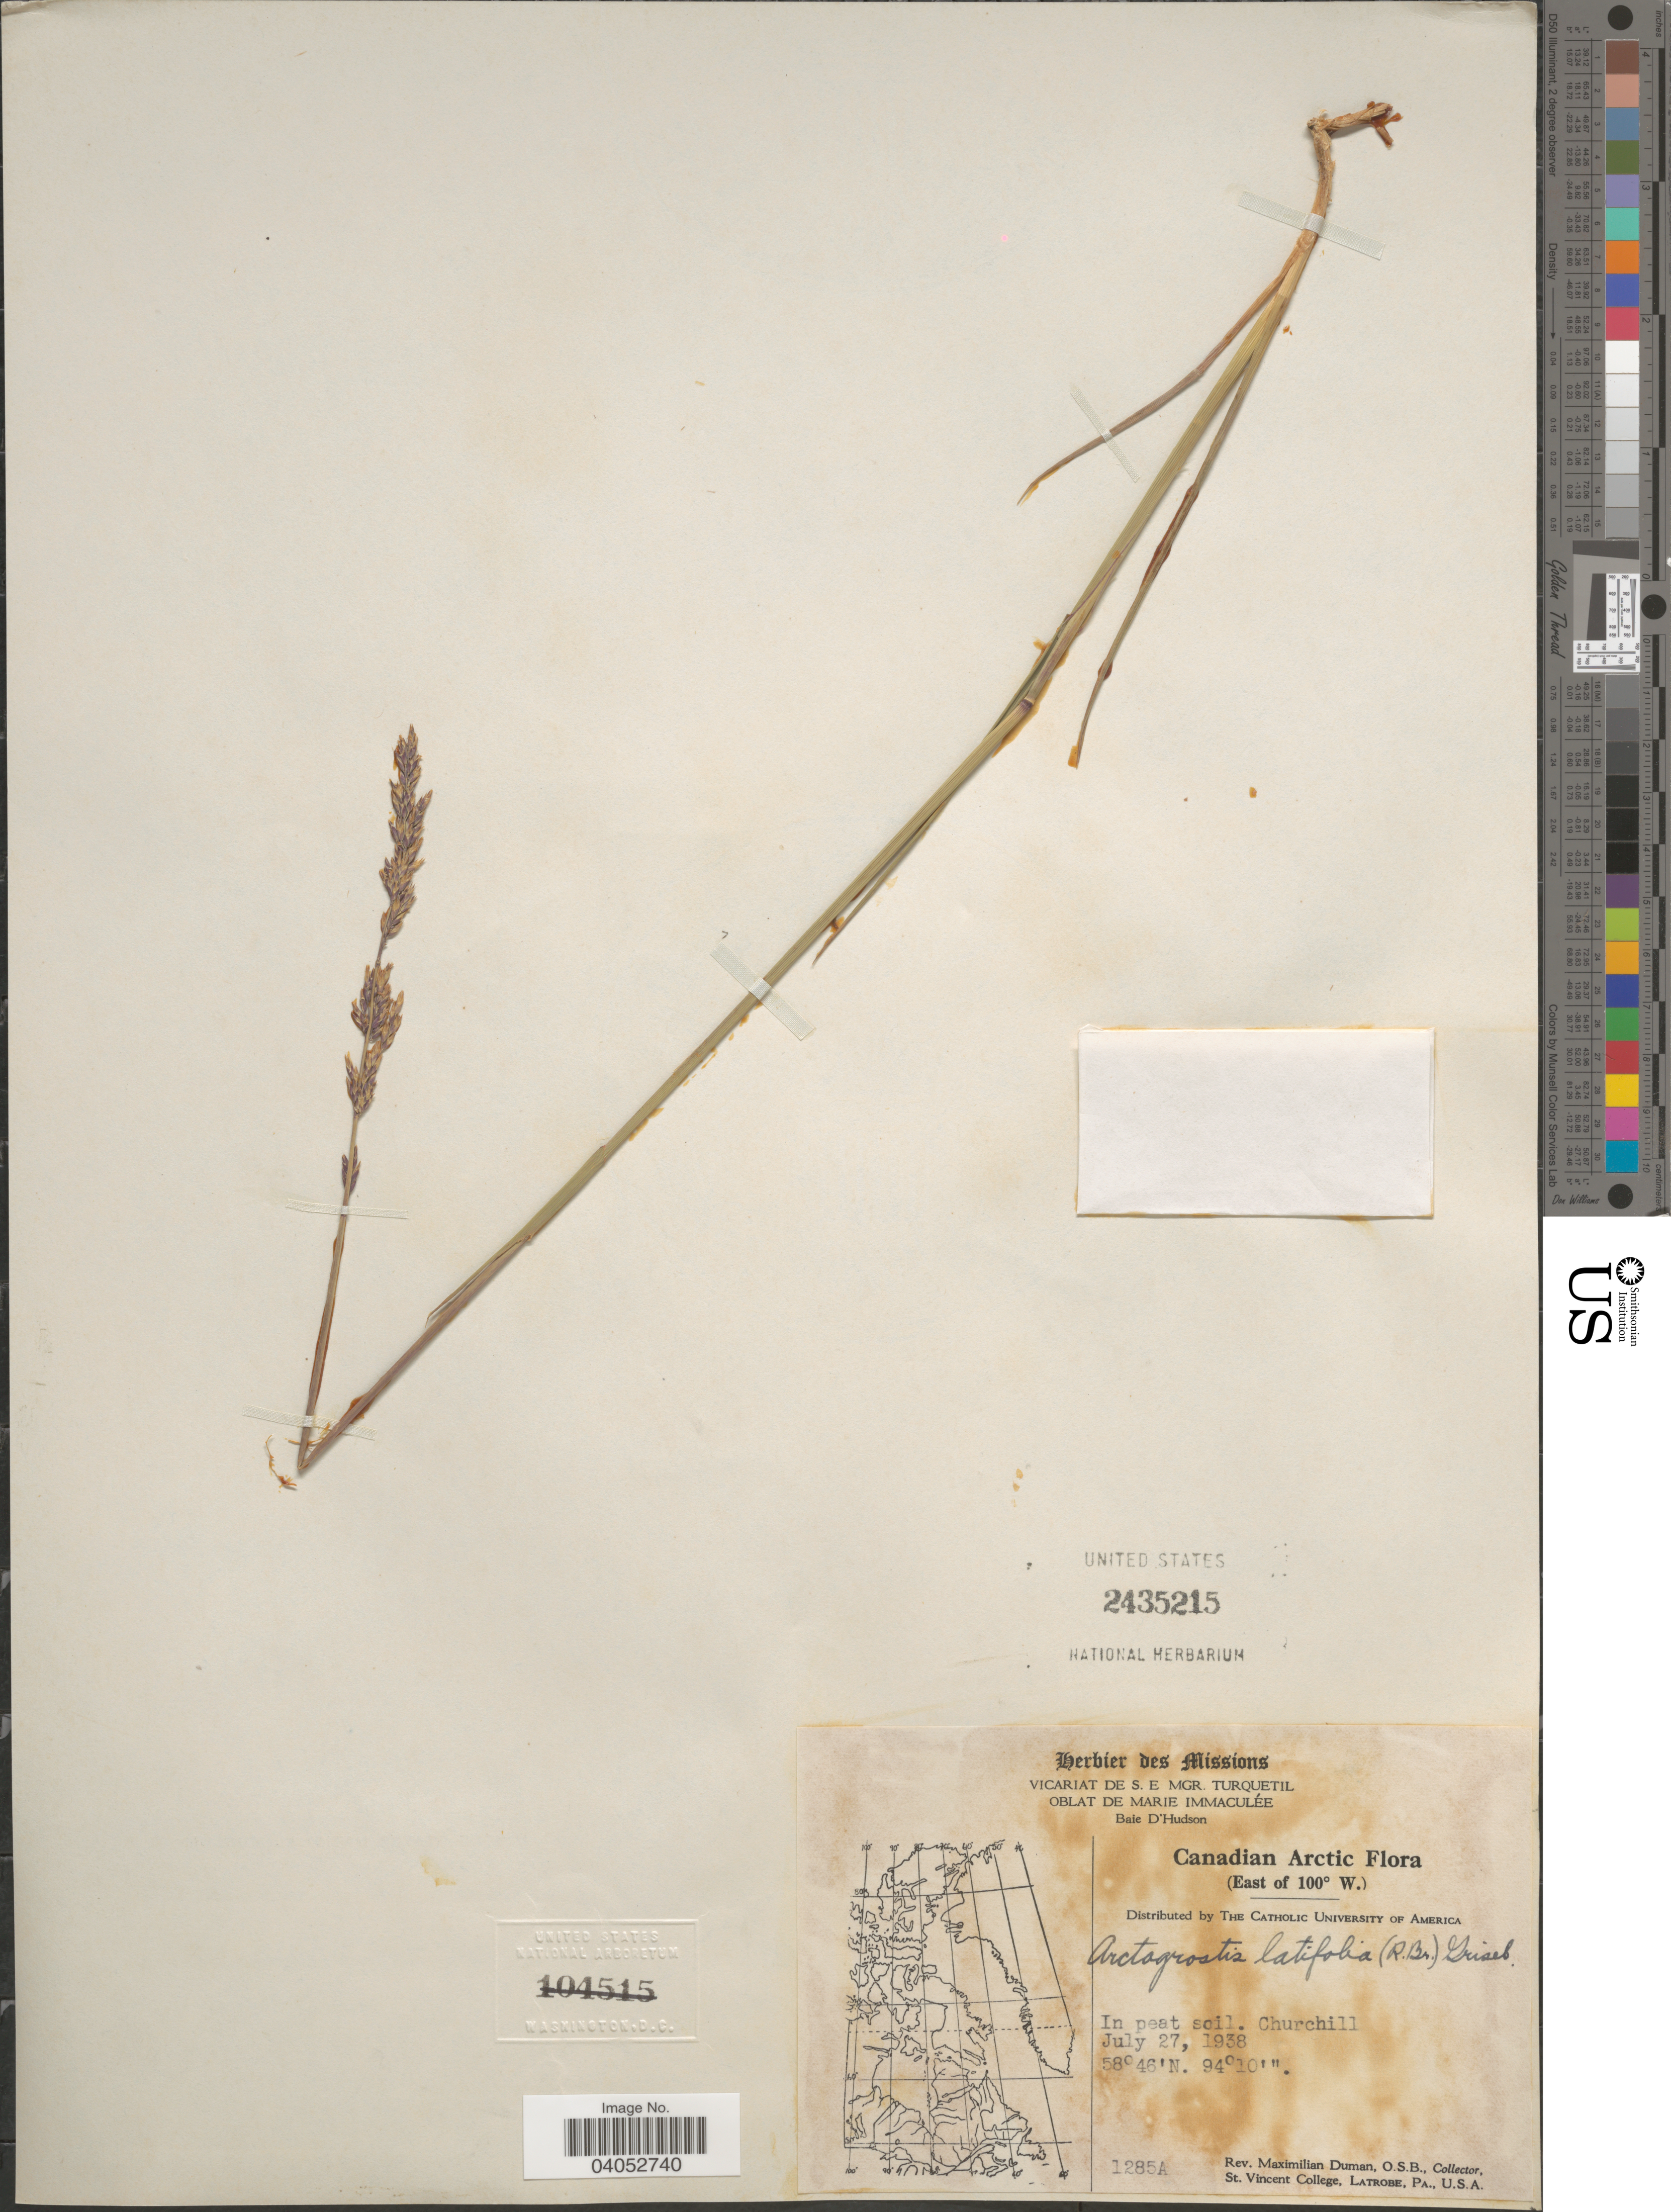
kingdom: Plantae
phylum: Tracheophyta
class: Liliopsida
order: Poales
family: Poaceae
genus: Arctagrostis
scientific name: Arctagrostis latifolia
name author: (R. Br.) Griseb.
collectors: M. Duman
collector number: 1285A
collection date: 1938-07-27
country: Canada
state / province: Manitoba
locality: Canadian Arctic. (East of 100° W.). Churchill.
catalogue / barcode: US 2435215